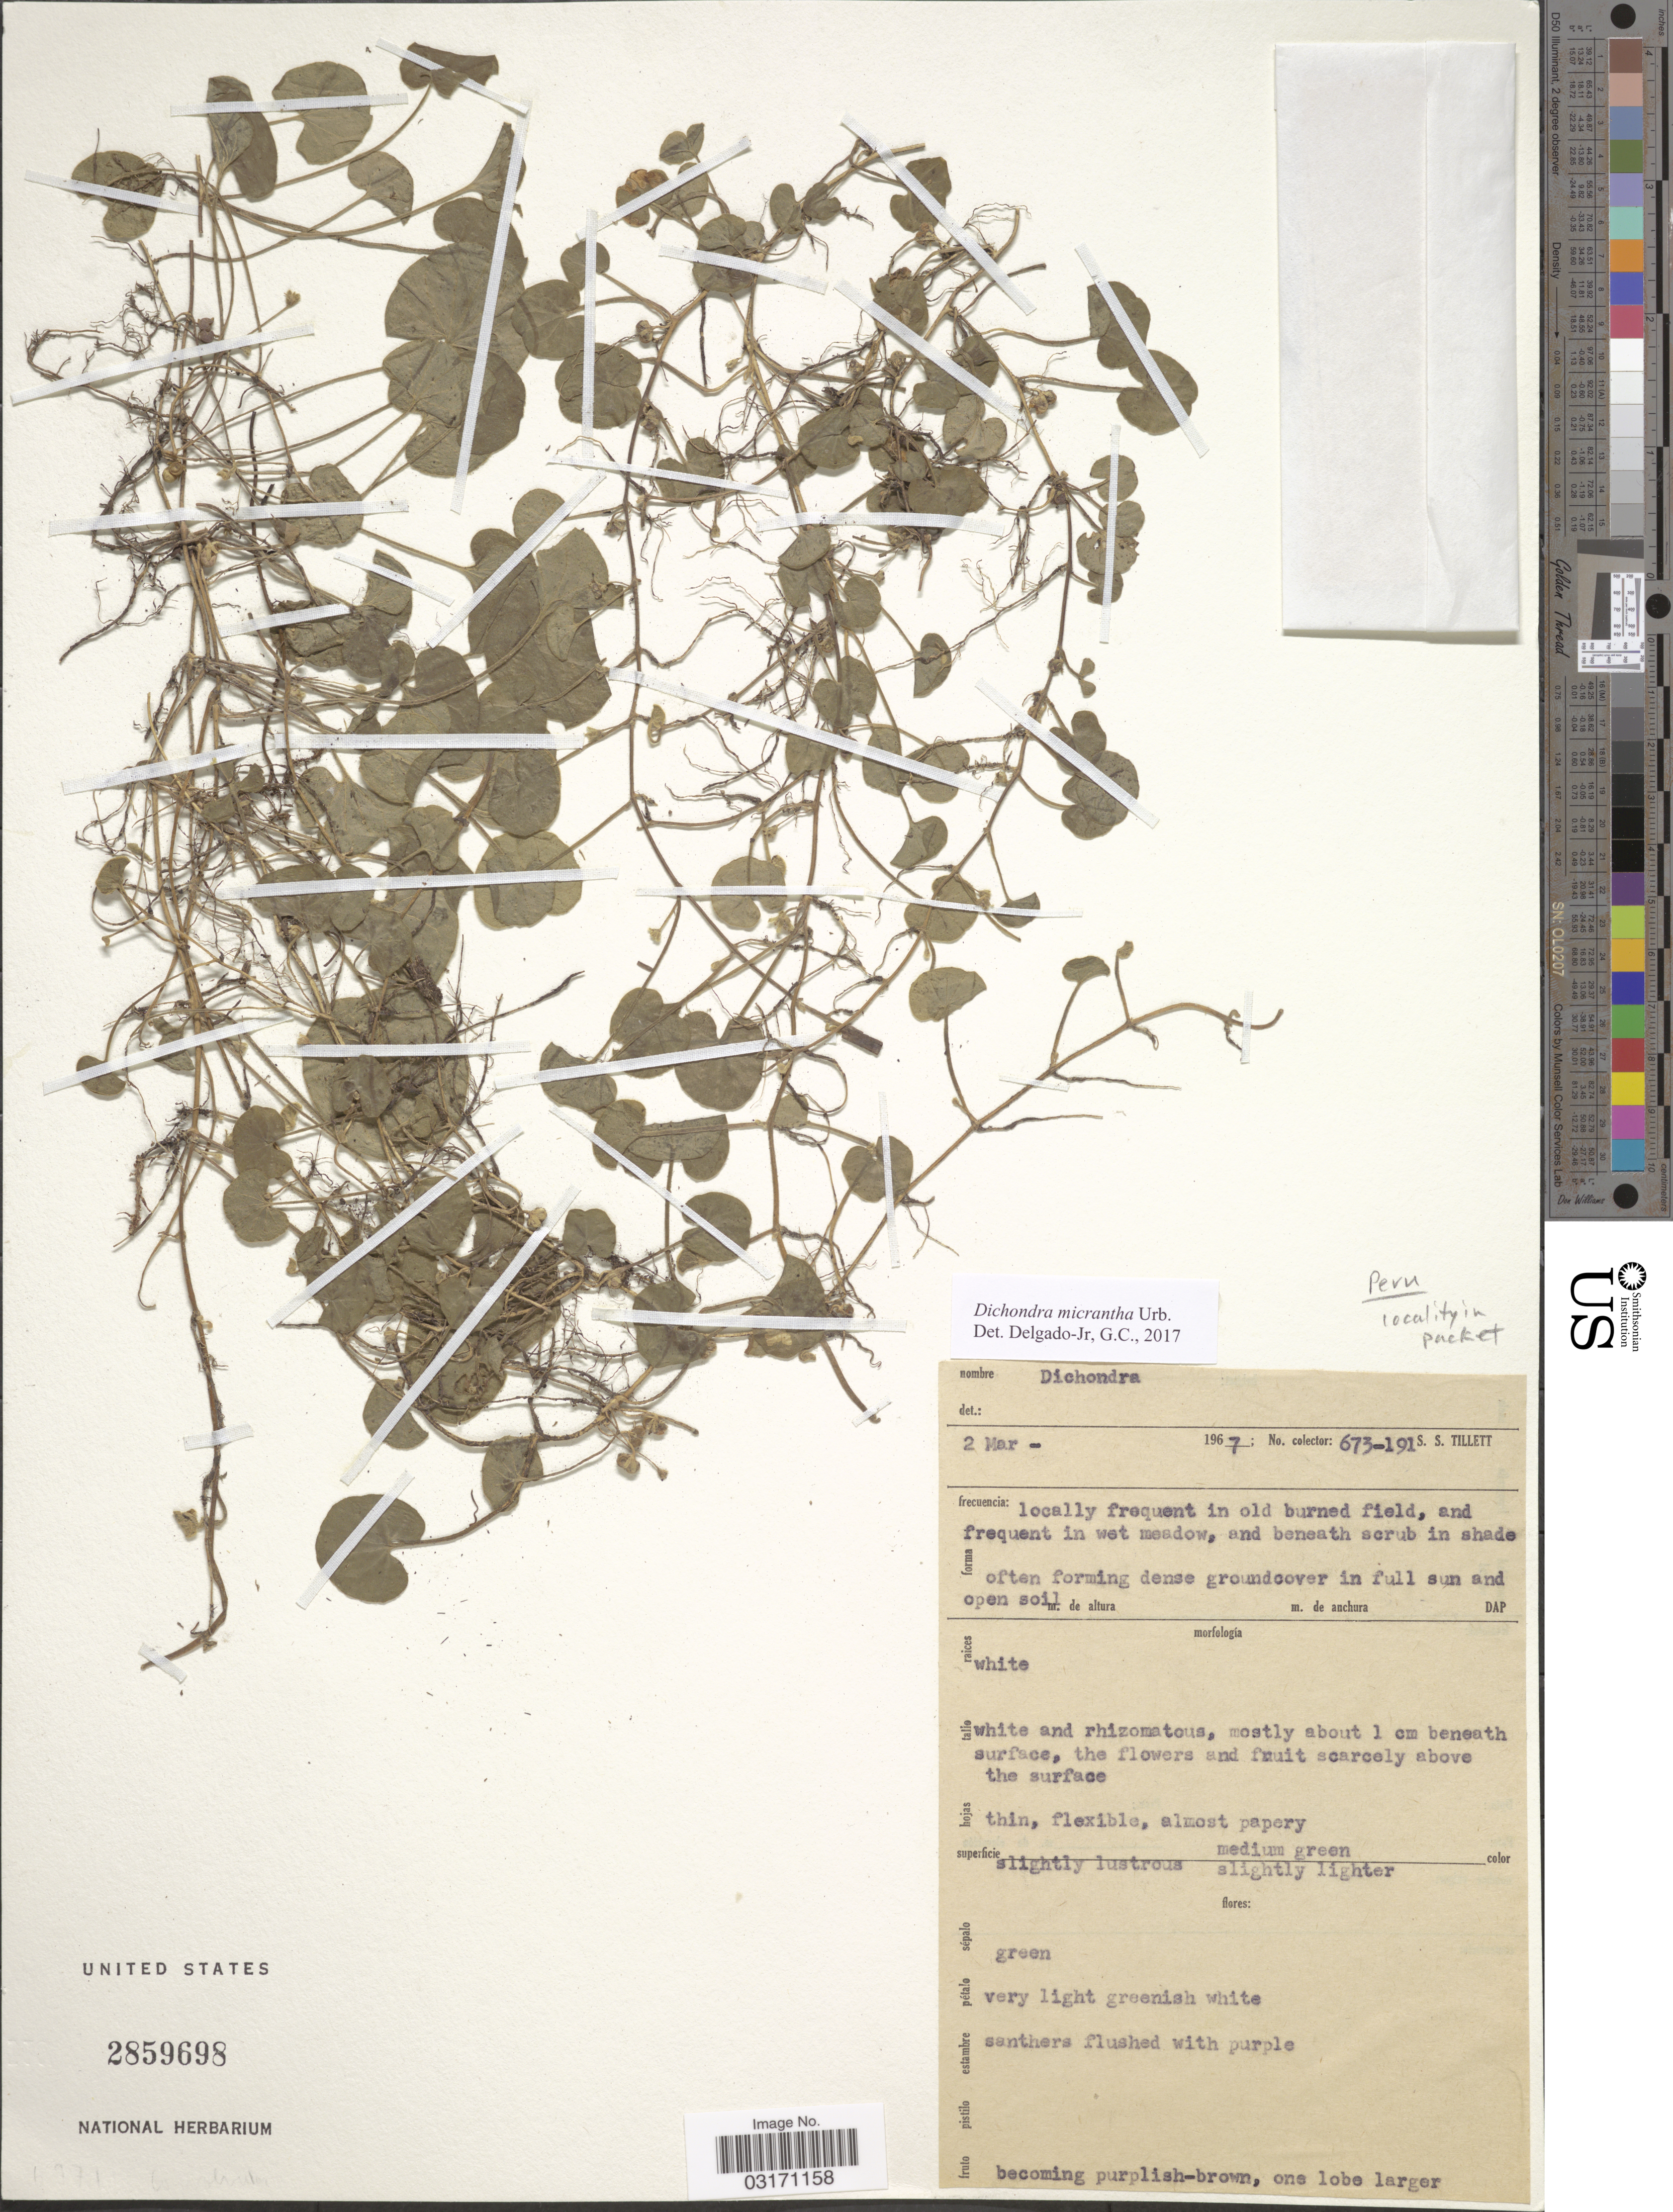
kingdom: Plantae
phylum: Tracheophyta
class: Magnoliopsida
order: Solanales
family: Convolvulaceae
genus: Dichondra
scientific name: Dichondra micrantha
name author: Urb.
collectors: S. S. Tillett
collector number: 673-191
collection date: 1967-03-02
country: Peru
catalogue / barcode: US 2859698